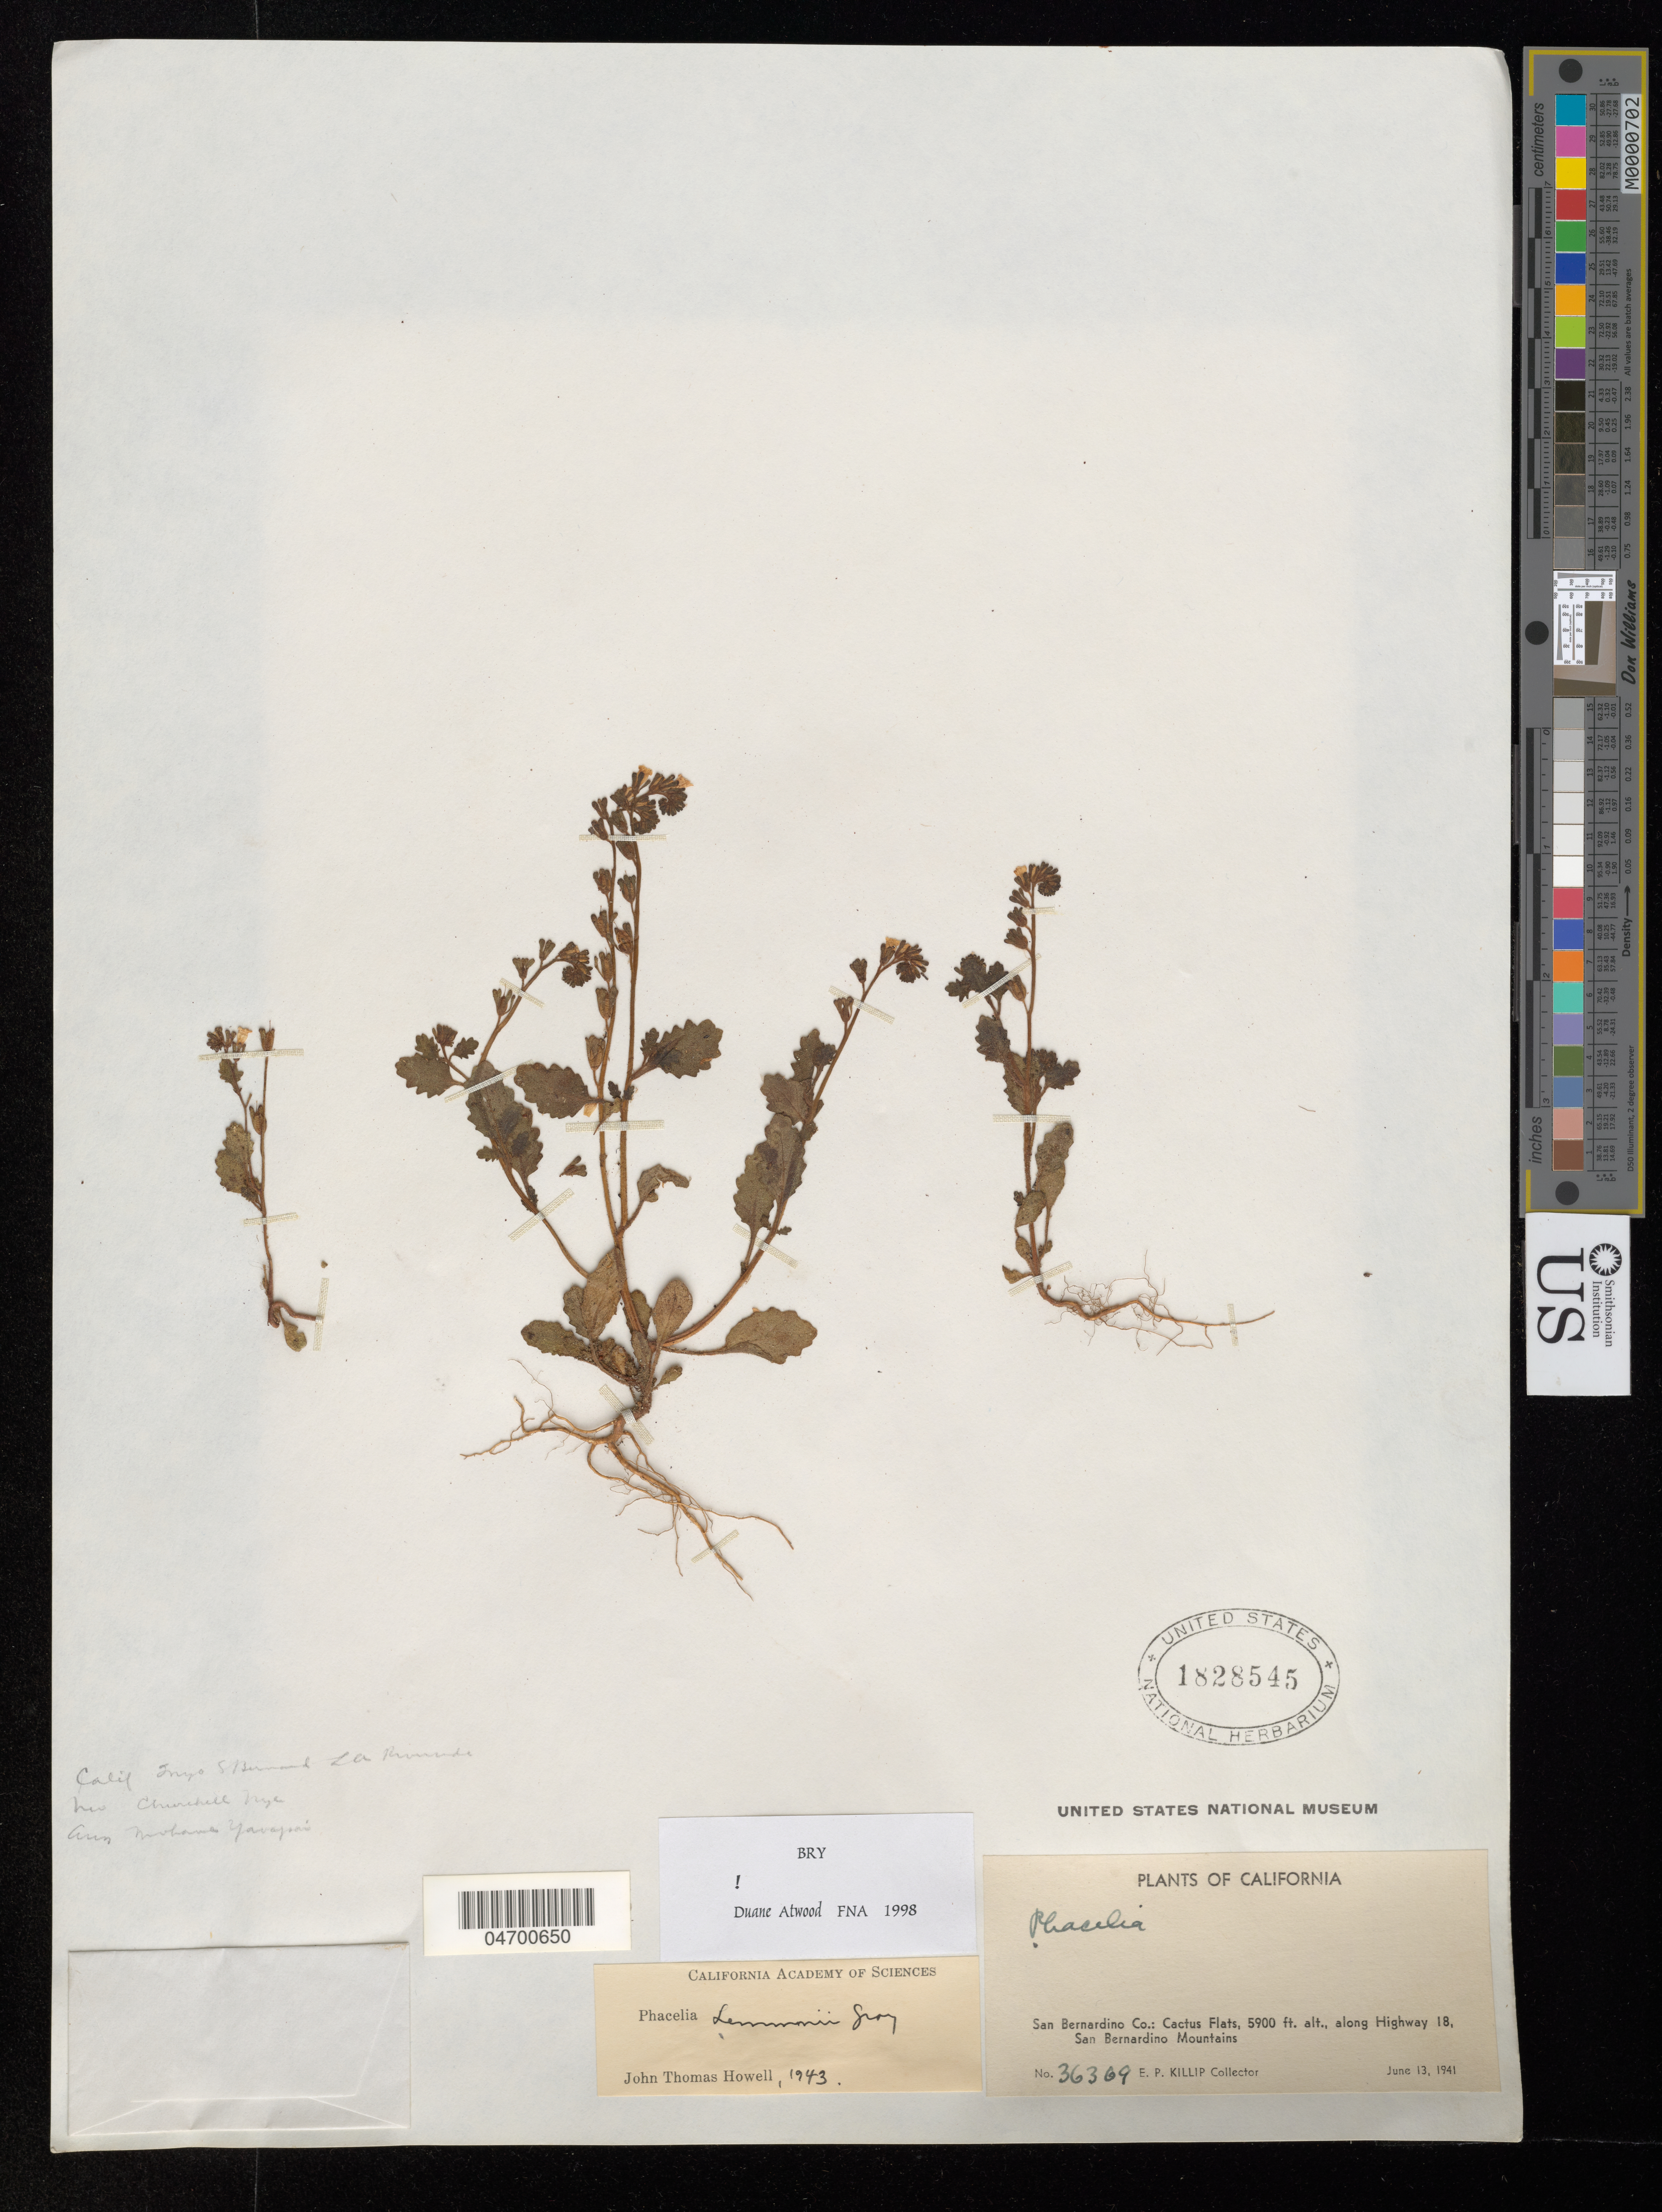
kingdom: Plantae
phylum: Tracheophyta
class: Magnoliopsida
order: Boraginales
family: Hydrophyllaceae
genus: Phacelia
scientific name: Phacelia lemmonii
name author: A. Gray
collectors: E. P. Killip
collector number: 36369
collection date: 1941-06-13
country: United States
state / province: California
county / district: San Bernardino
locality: San Bernardino Co.: Cactus Flats, along Highway 18, San Bernardino Mountains.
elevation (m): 1798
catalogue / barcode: US 1828545